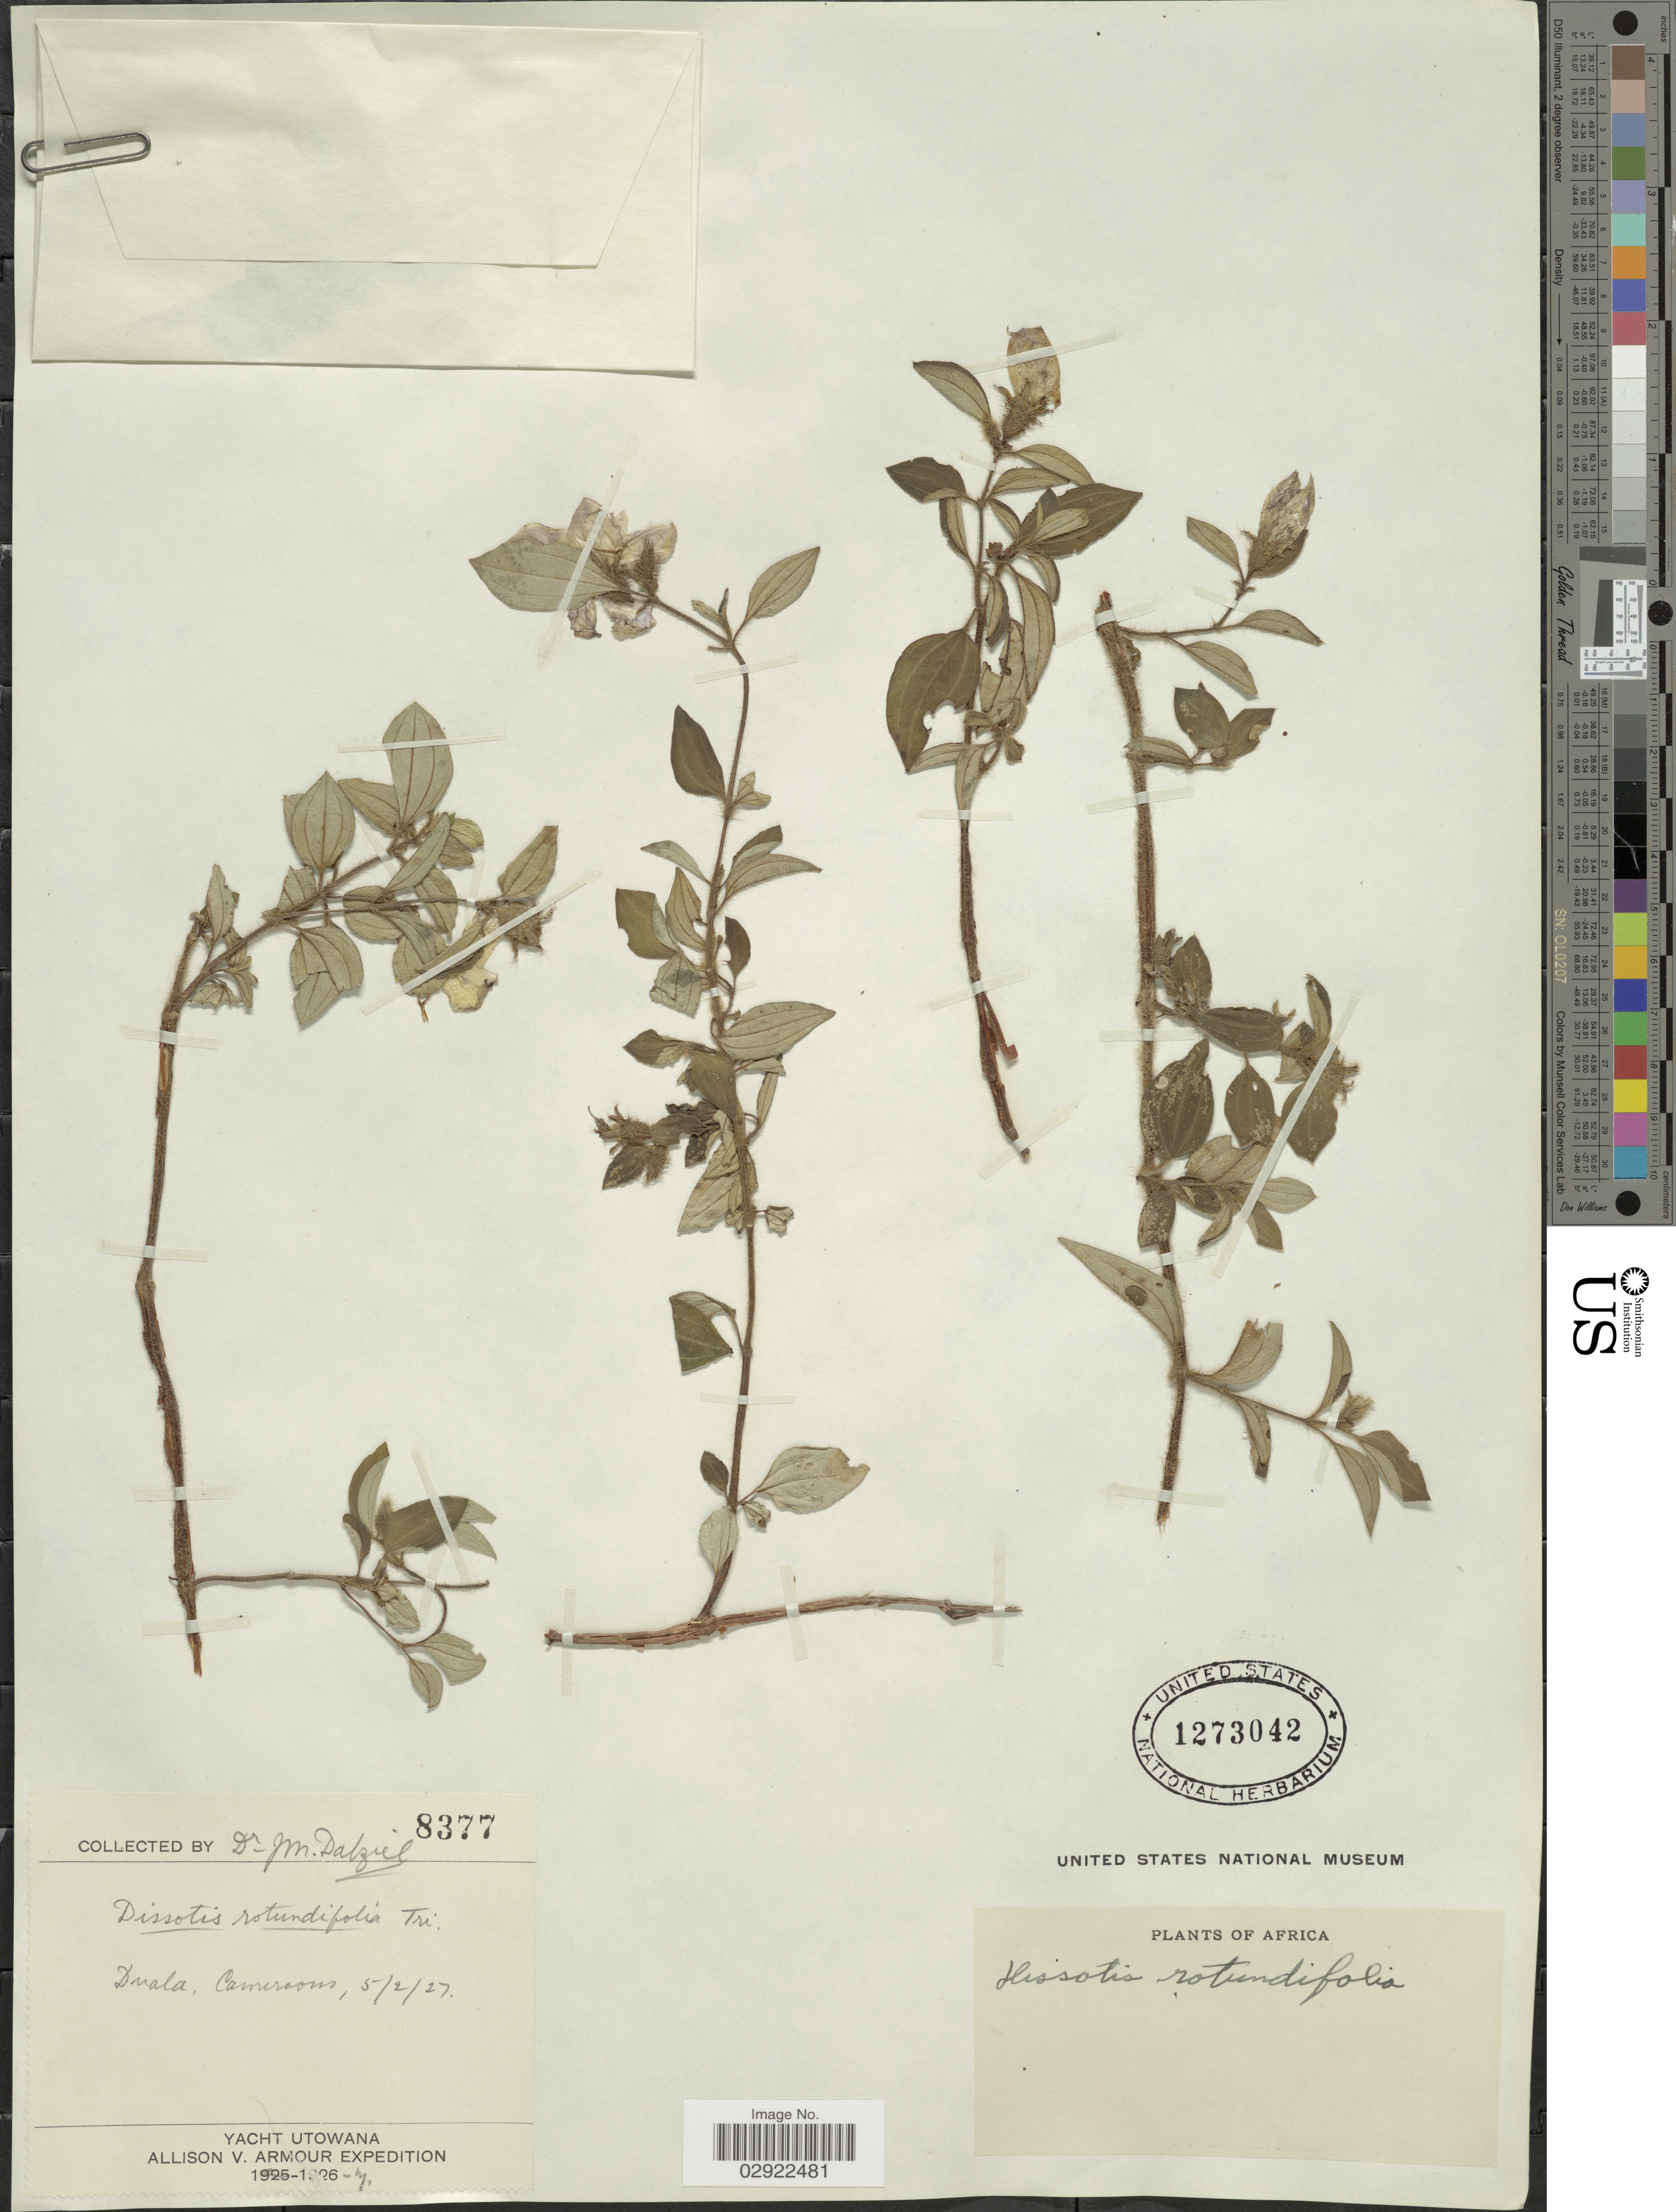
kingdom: Plantae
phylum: Tracheophyta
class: Magnoliopsida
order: Myrtales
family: Melastomataceae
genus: Heterotis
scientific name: Heterotis rotundifolia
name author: (Sm.) Jacq.-Fél.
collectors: J. Dalziel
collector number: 8377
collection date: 1927-02-05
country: Cameroon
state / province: Littoral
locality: Duala.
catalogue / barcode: US 1273042